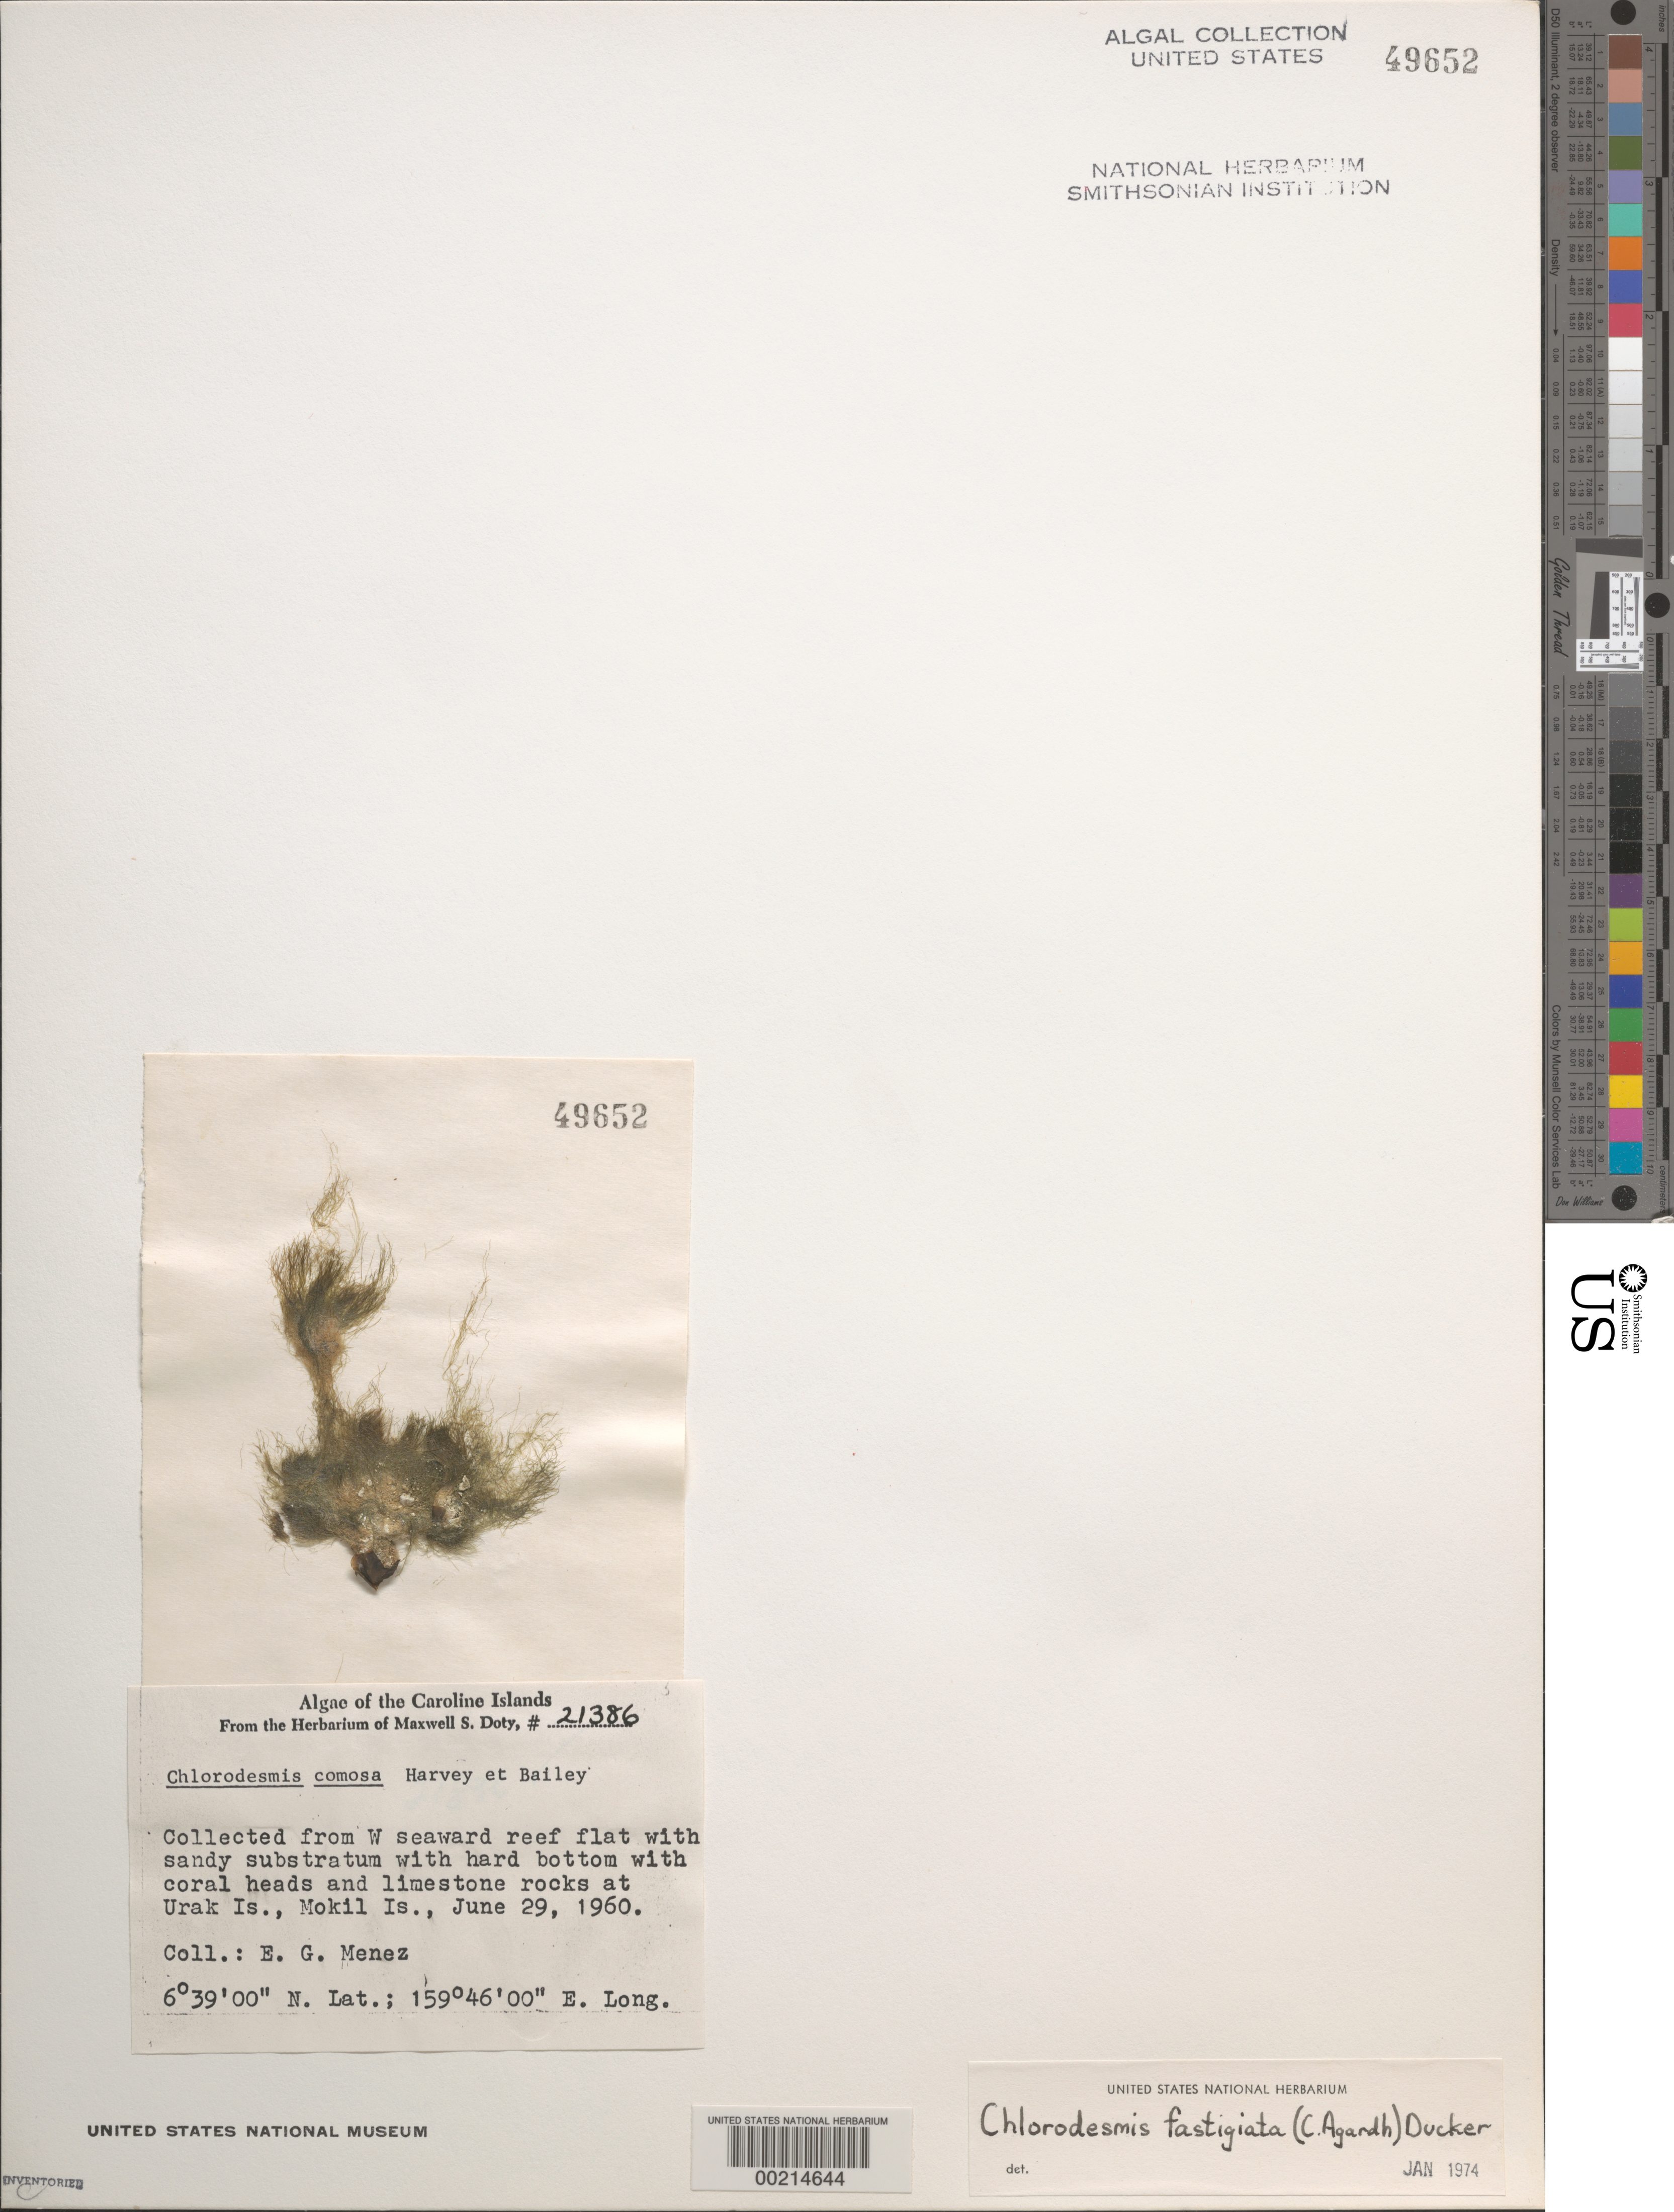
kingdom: Plantae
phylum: Chlorophyta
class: Ulvophyceae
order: Bryopsidales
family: Udoteaceae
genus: Chlorodesmis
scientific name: Chlorodesmis fastigiata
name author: (C. Agardh) S.C. Ducker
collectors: Meñez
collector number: MSD 21386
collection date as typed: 29 Jun 1960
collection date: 1960-06-29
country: Micronesia, Federated States of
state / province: Pohnpei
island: Mwokil (Mokil) Atoll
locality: Urak Islet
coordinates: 6 39' 00" N, 159 46' 00" E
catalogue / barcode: US 49652